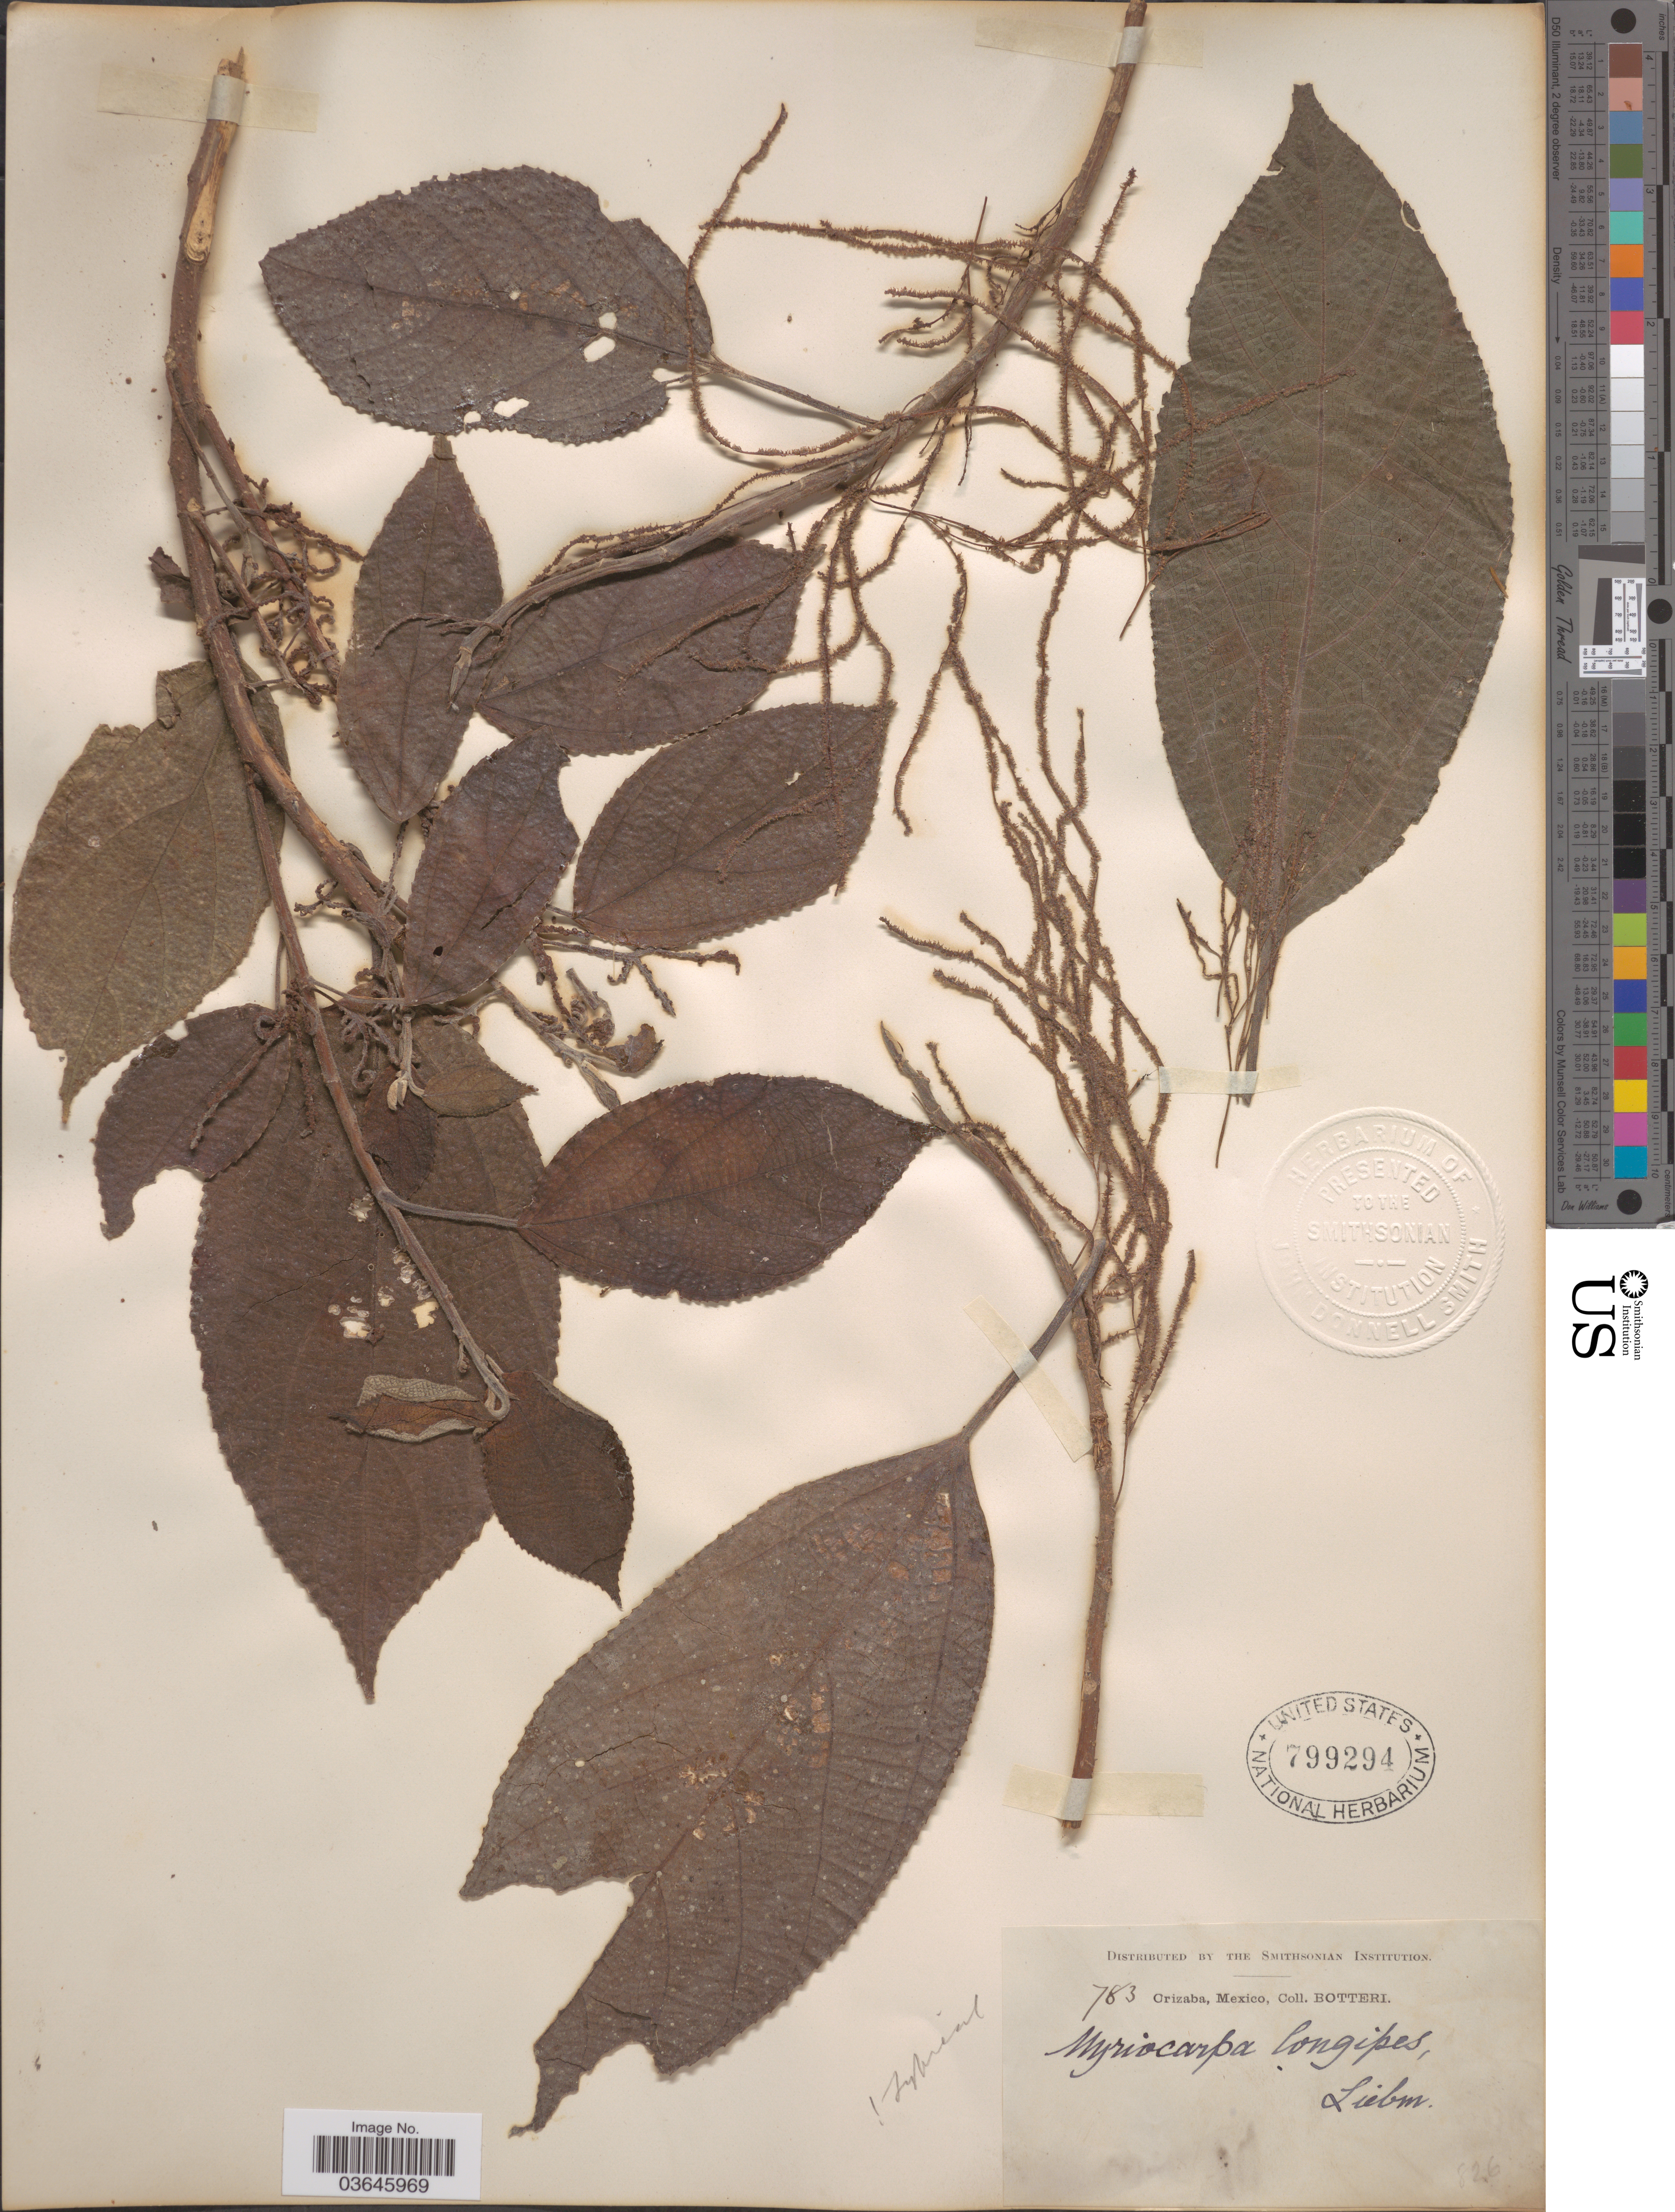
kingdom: Plantae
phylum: Tracheophyta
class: Magnoliopsida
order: Rosales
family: Urticaceae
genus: Myriocarpa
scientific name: Myriocarpa longipes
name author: Liebm.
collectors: -. Botteri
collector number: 783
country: Mexico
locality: Orizaba.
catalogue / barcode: US 799294